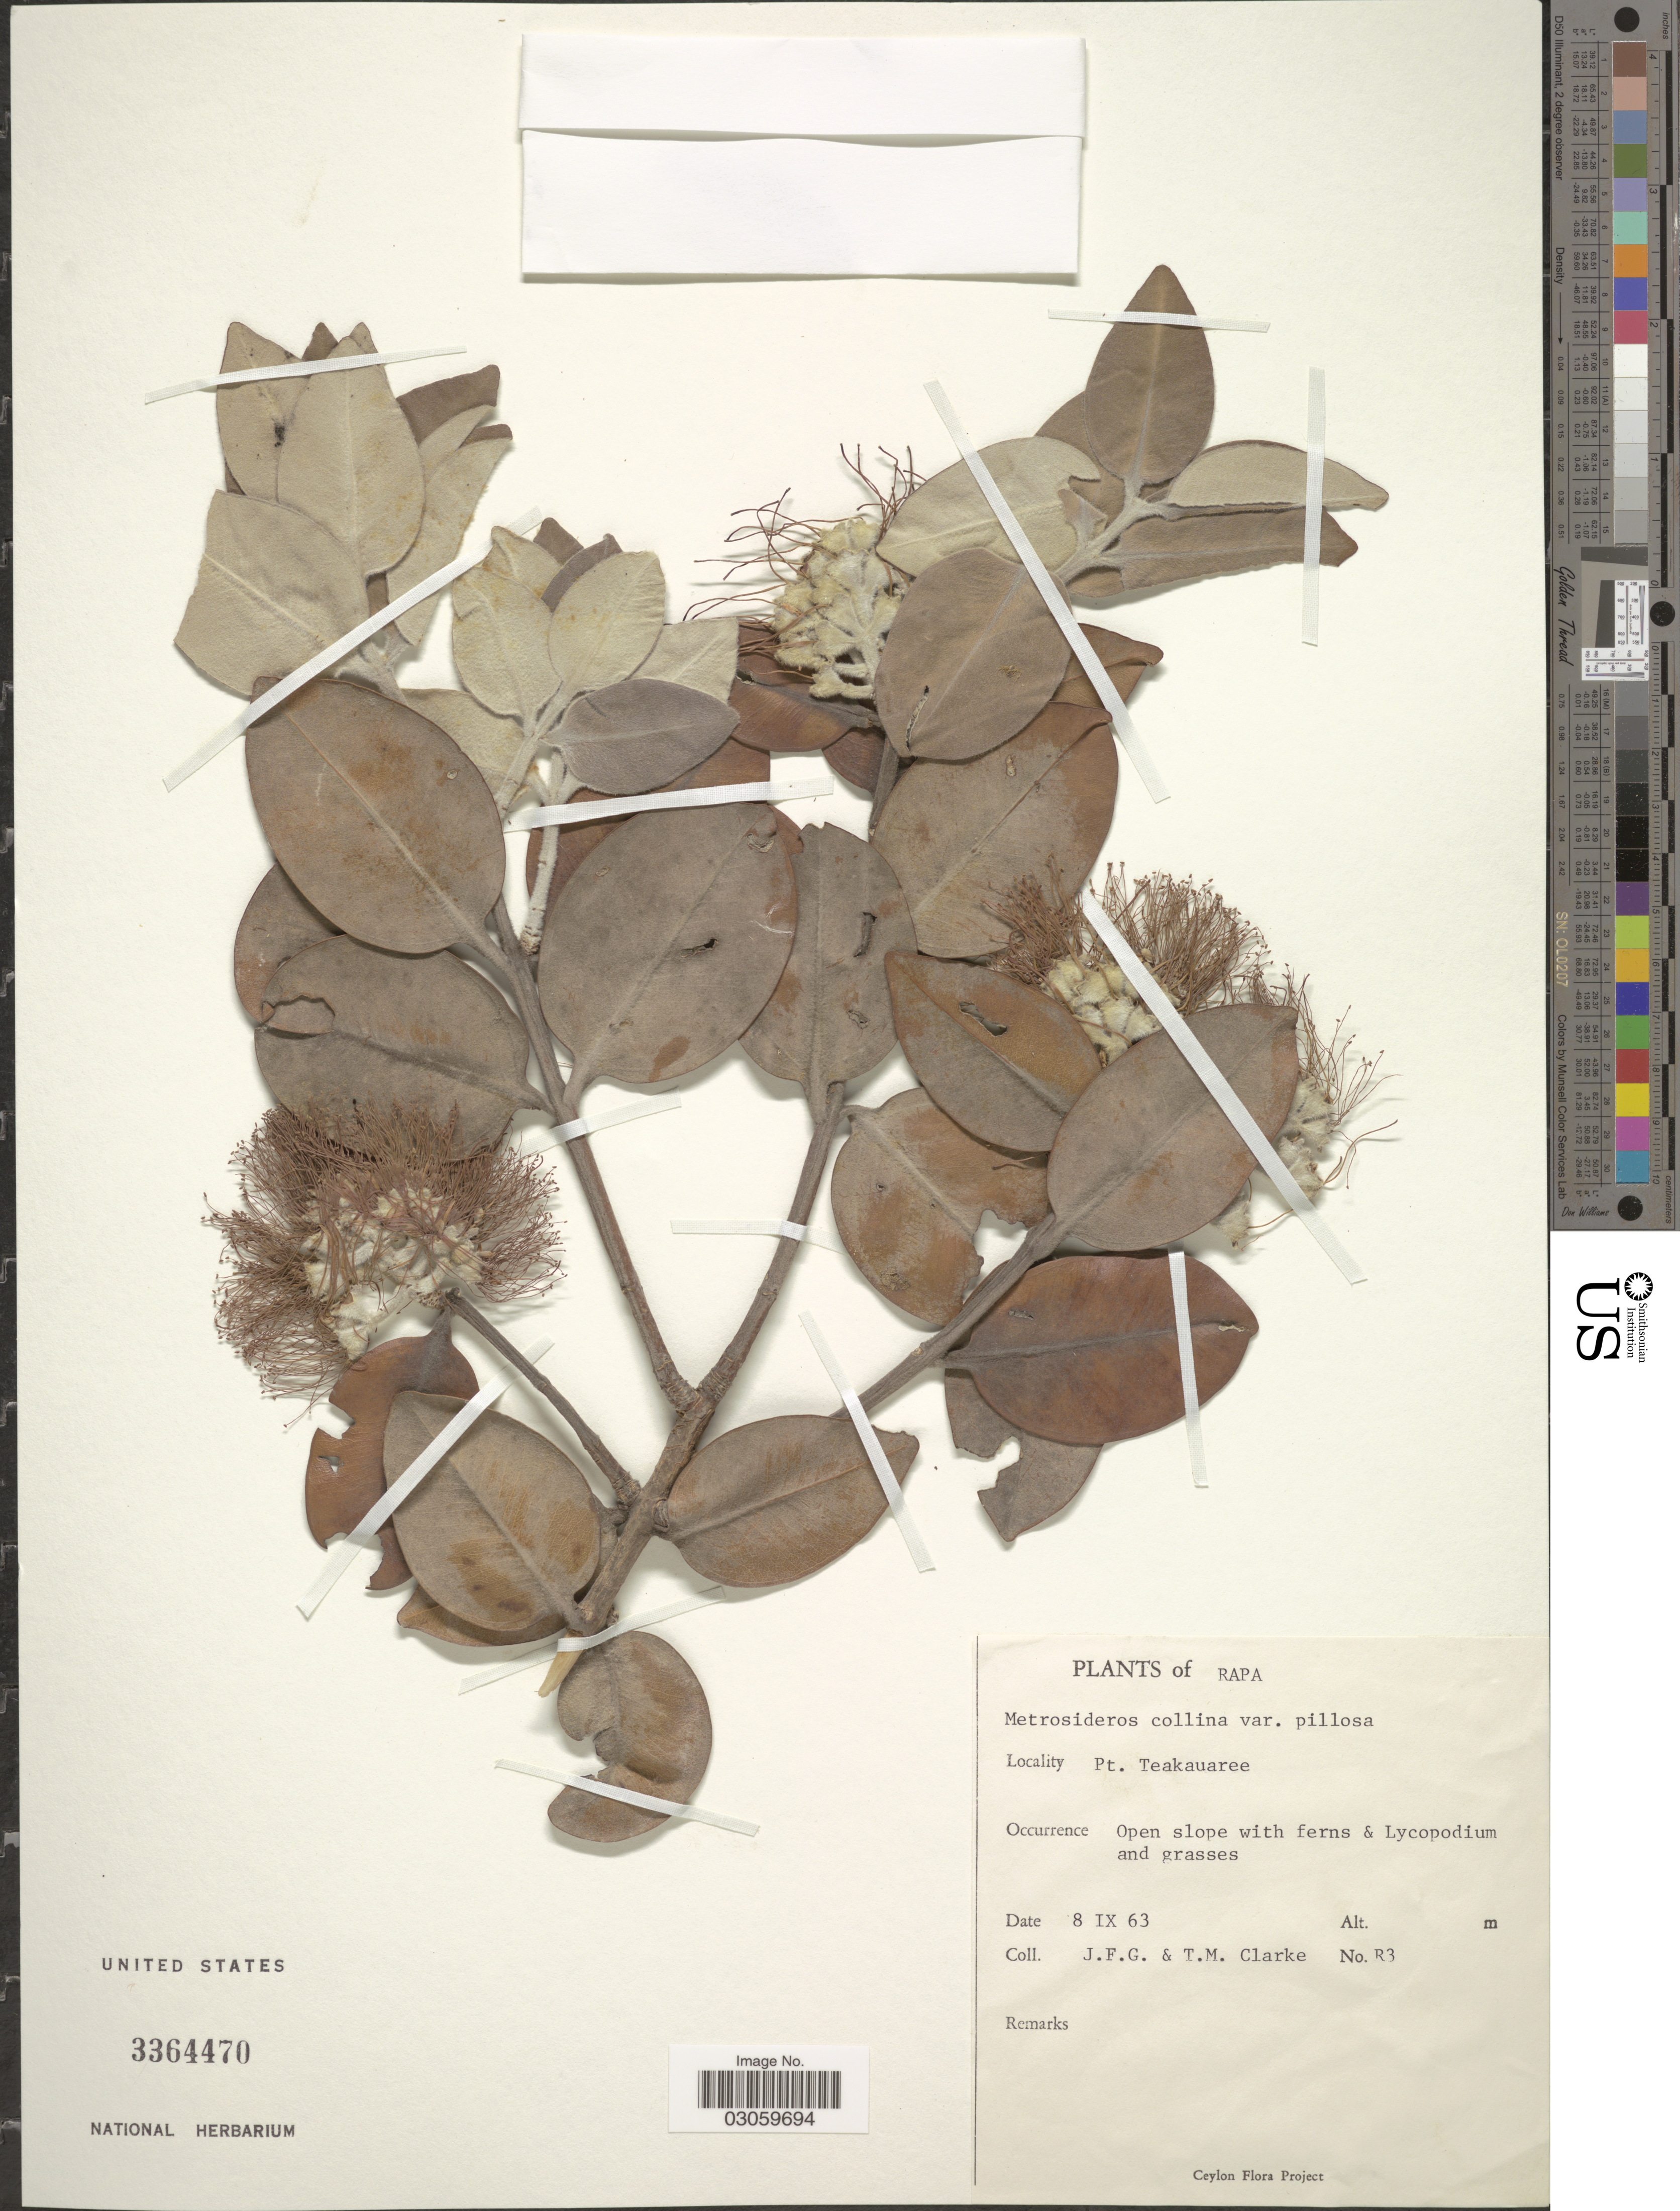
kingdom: Plantae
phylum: Tracheophyta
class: Magnoliopsida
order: Myrtales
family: Myrtaceae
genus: Metrosideros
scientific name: Metrosideros collina var. villosa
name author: (L. f.) A. Gray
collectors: J. F. G. & T. M. Clarke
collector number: R3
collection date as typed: Transcribed d/m/y: 8/9/63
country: French Polynesia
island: Rapa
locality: Rapa. Pt. Teakauaree.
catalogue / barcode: US 3364470